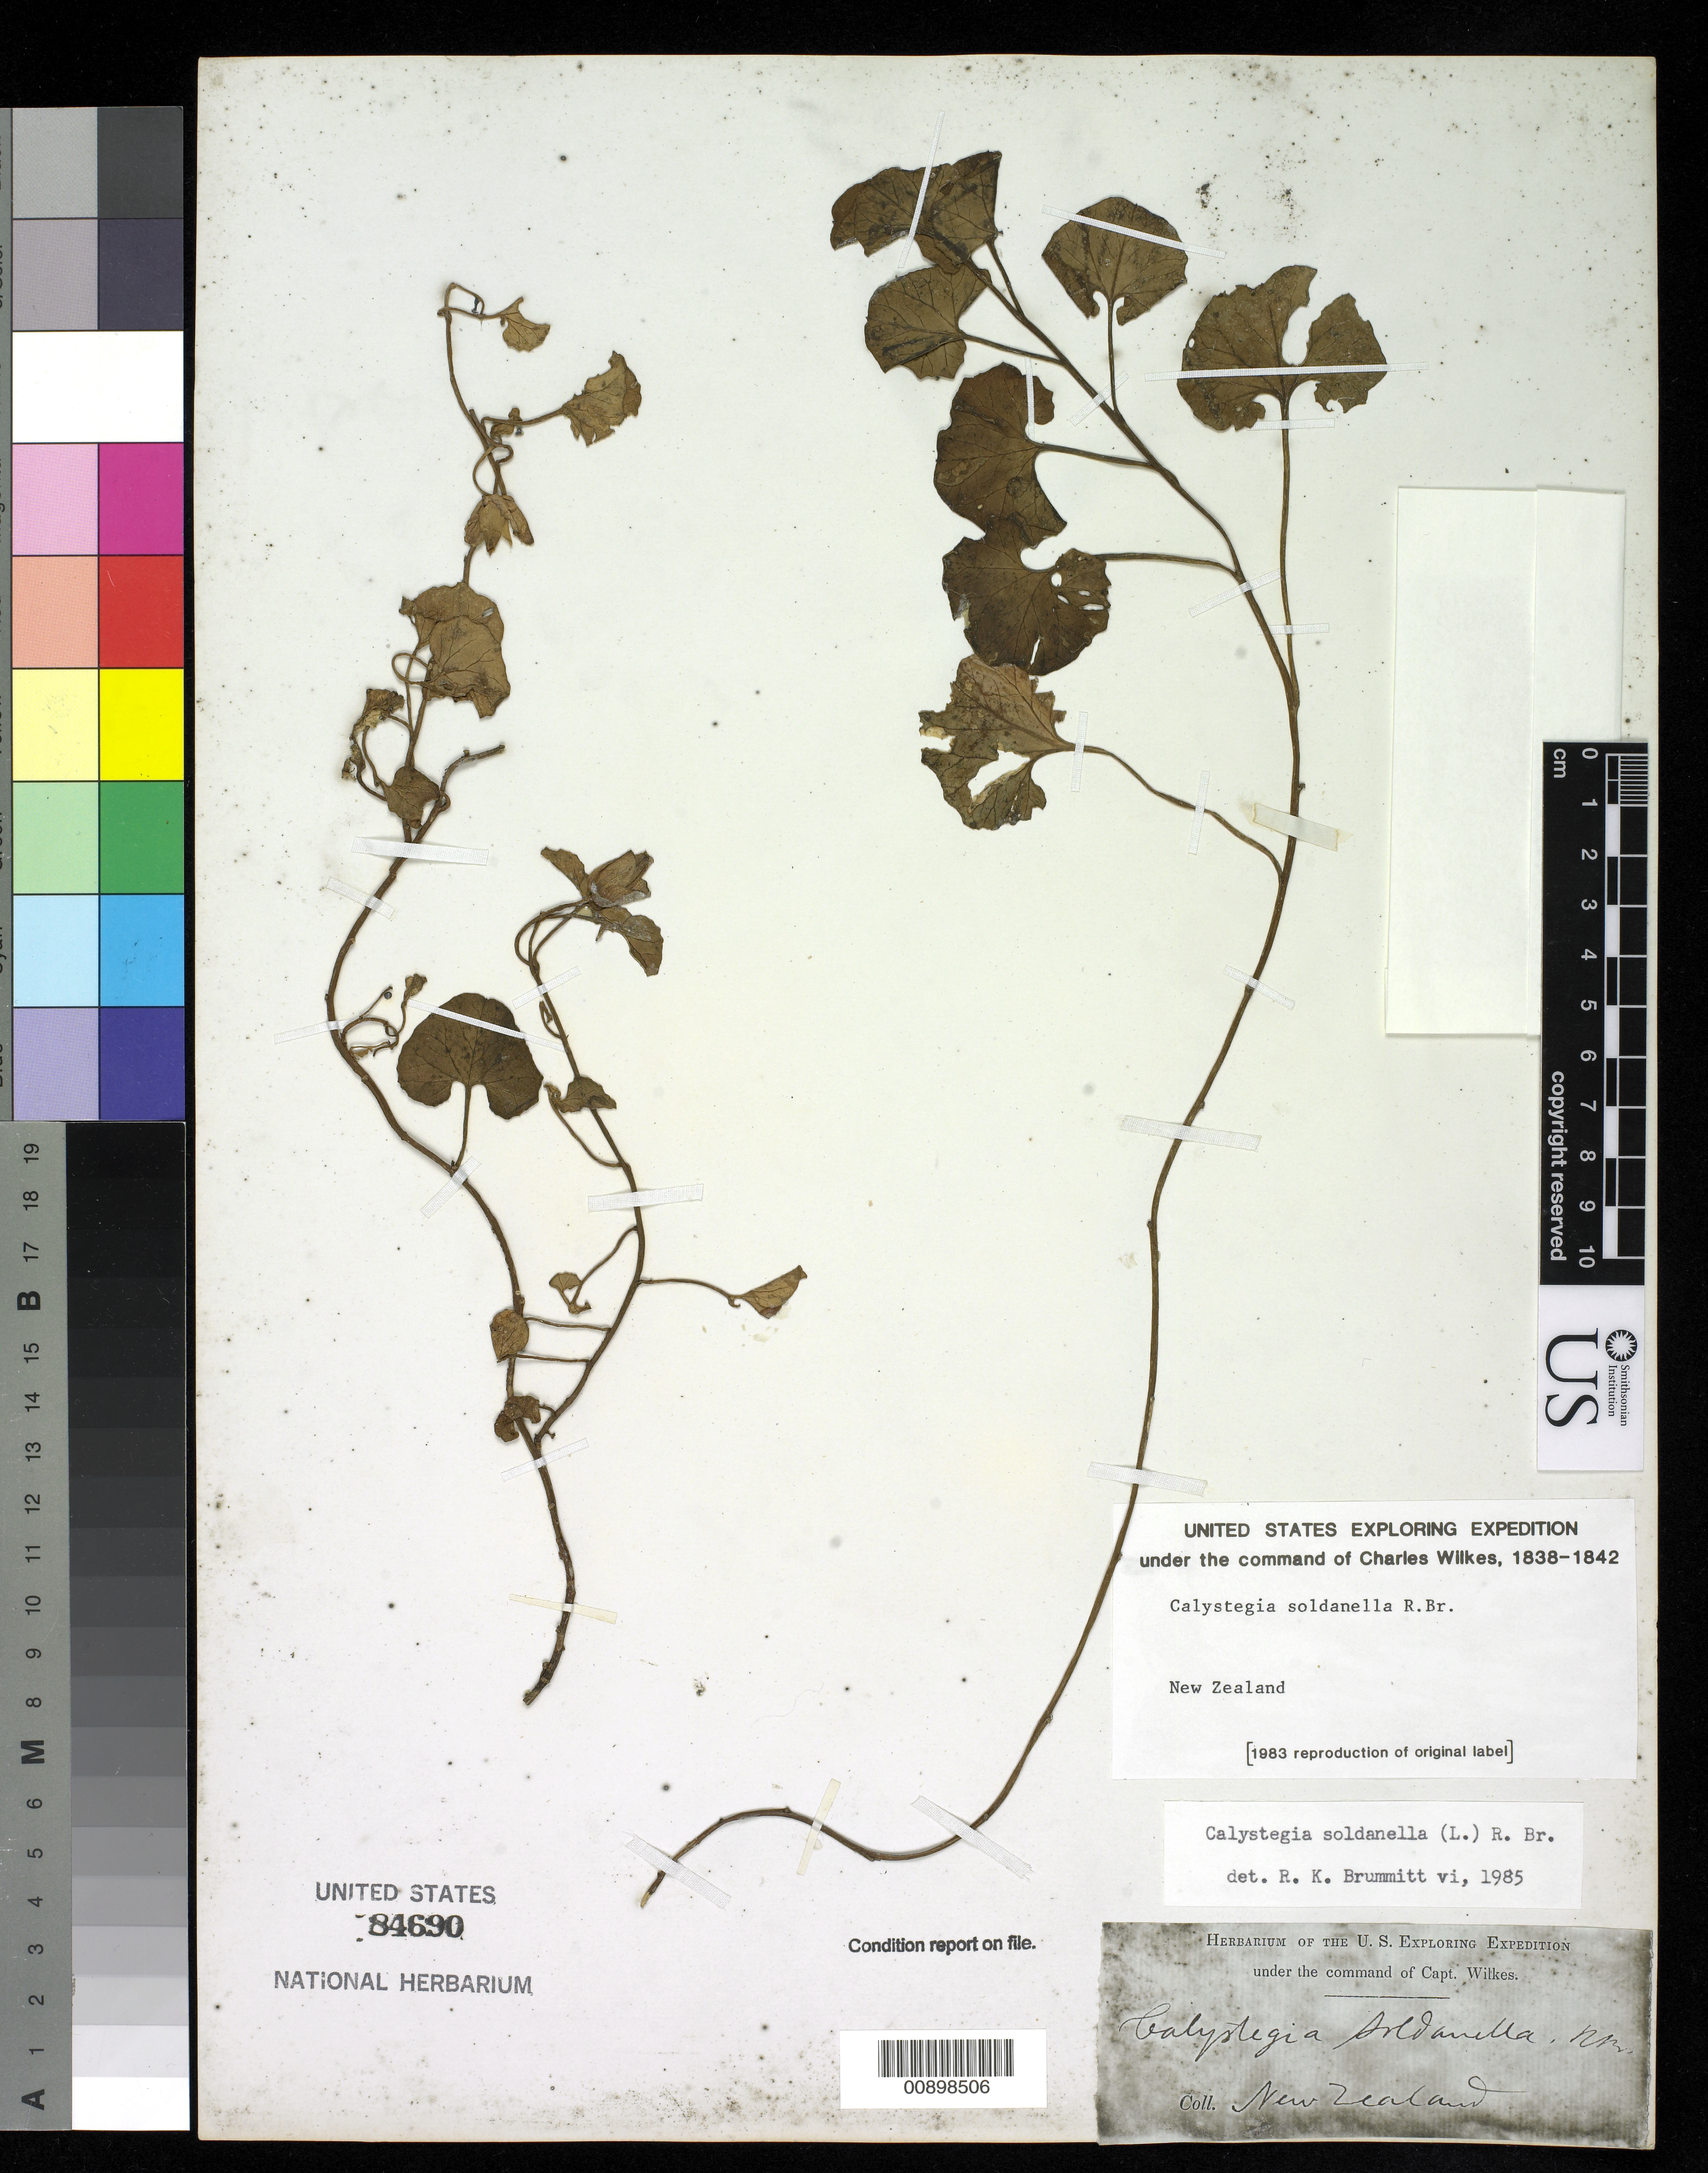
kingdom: Plantae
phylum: Tracheophyta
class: Magnoliopsida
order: Solanales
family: Convolvulaceae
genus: Calystegia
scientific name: Calystegia soldanella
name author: (L.) R. Br.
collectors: Wilkes Explor. Exped.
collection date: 1838/1842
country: New Zealand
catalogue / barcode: US 84690